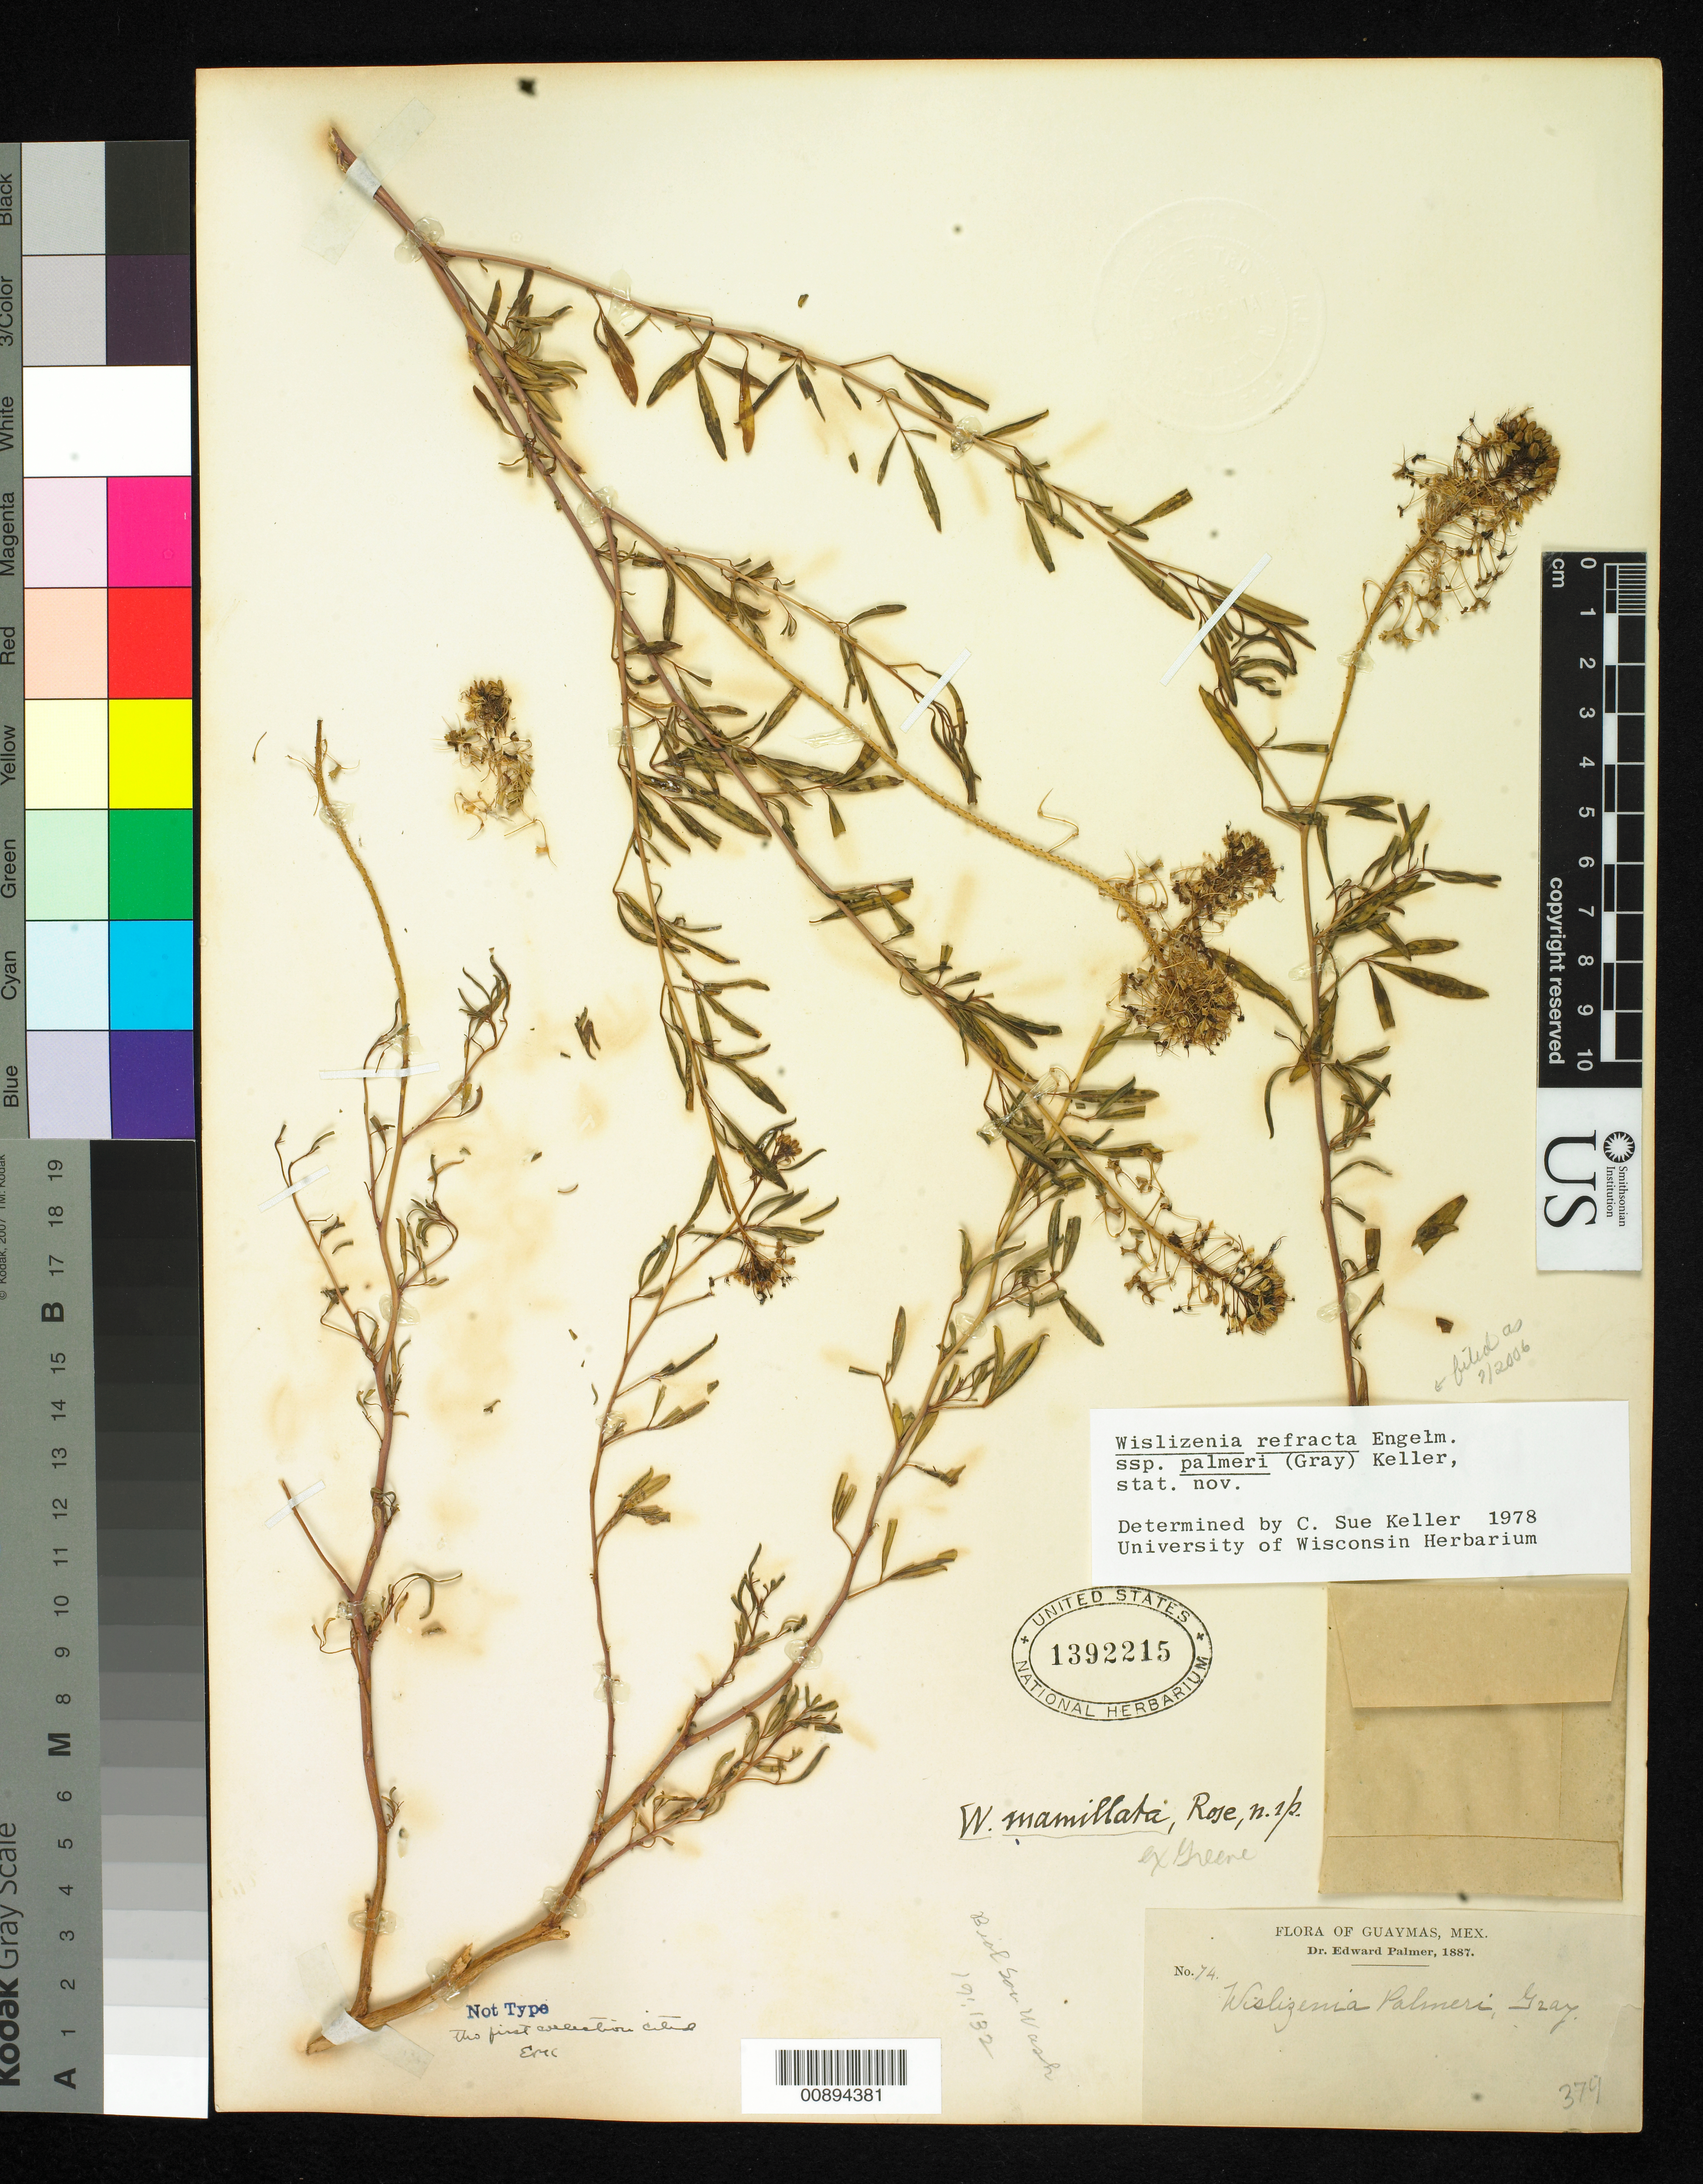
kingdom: Plantae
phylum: Tracheophyta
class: Magnoliopsida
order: Brassicales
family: Cleomaceae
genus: Cleomella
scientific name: Cleomella palmeri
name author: (A. Gray) J.C. Hall & Roalson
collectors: E. Palmer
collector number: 74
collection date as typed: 1887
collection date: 1887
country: Mexico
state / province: Sonora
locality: Guaymas, Sonora.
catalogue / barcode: US 1392215